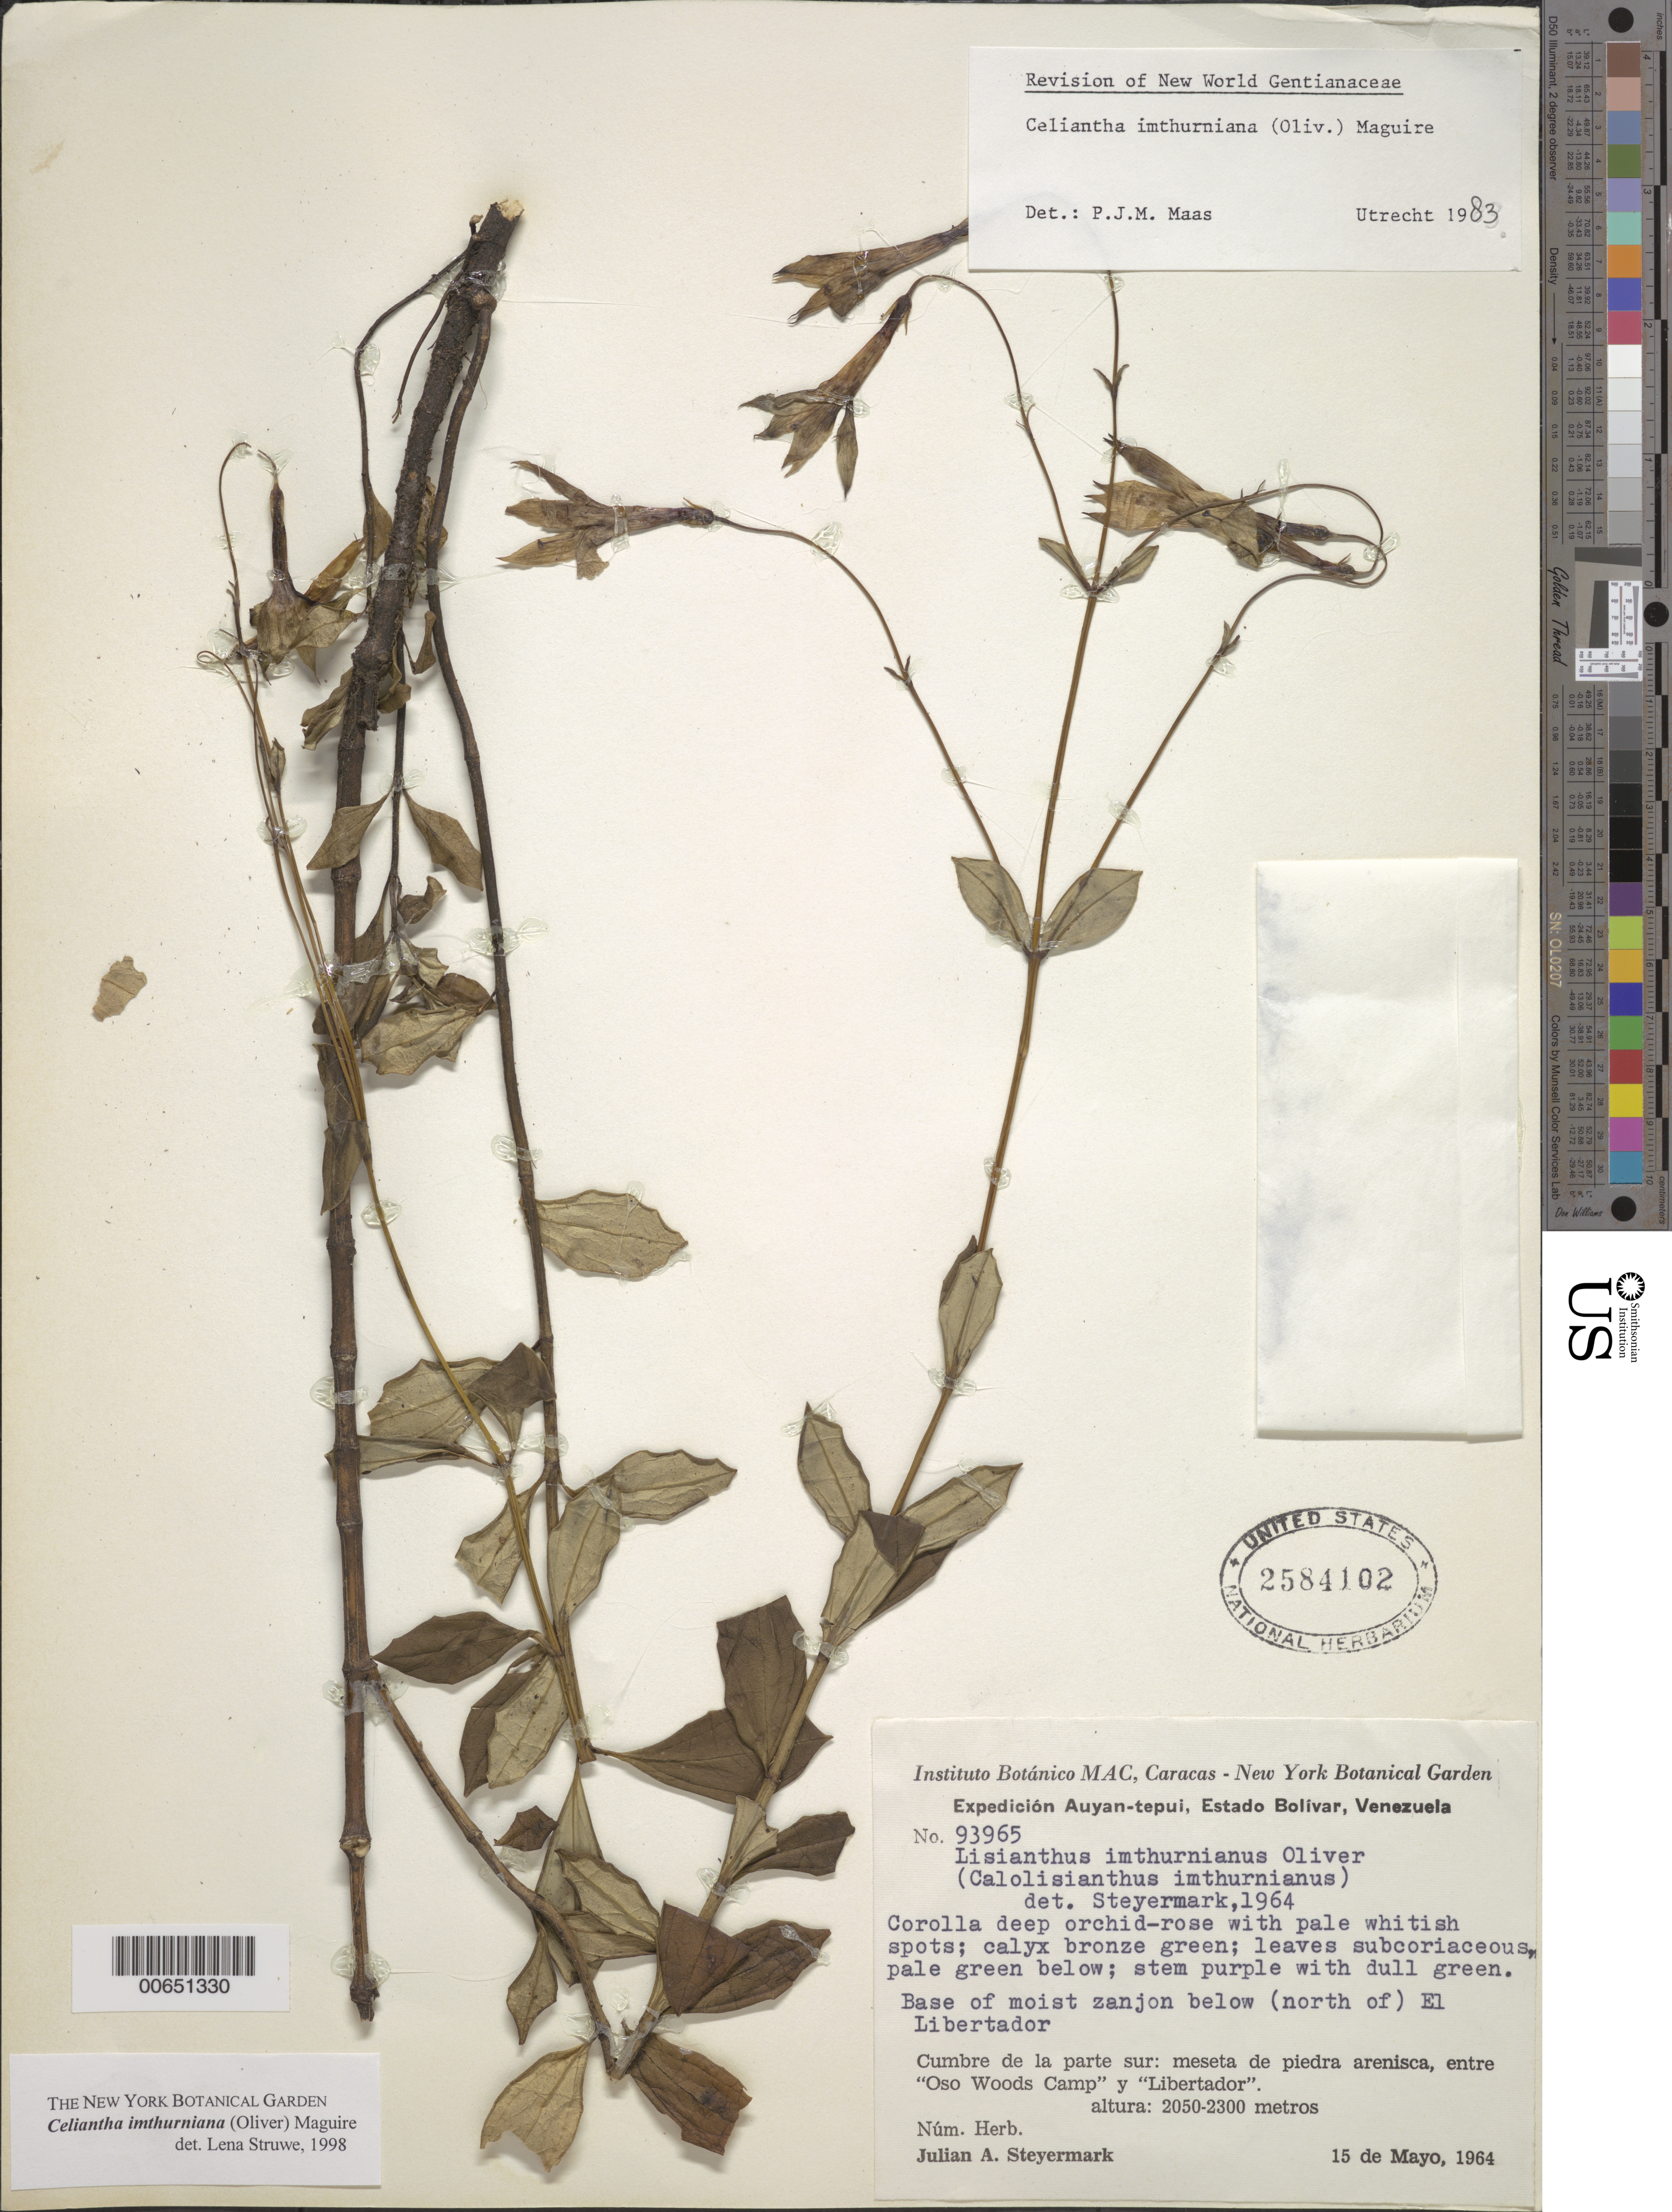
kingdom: Plantae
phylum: Tracheophyta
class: Magnoliopsida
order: Gentianales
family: Gentianaceae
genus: Celiantha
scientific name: Celiantha imthurniana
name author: (Oliv.) Maguire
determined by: Struwe, L.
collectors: J. Steyermark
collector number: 93965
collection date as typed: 15-May-64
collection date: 1964-05-15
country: Venezuela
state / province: Bolívar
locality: Auyan-tepuí, entre Oso Woods Camp y Libertador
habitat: Base of moist wooded zanjon; cumbre de la parte sur; meseta de piedra arenisca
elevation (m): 2050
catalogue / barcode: US 2584102